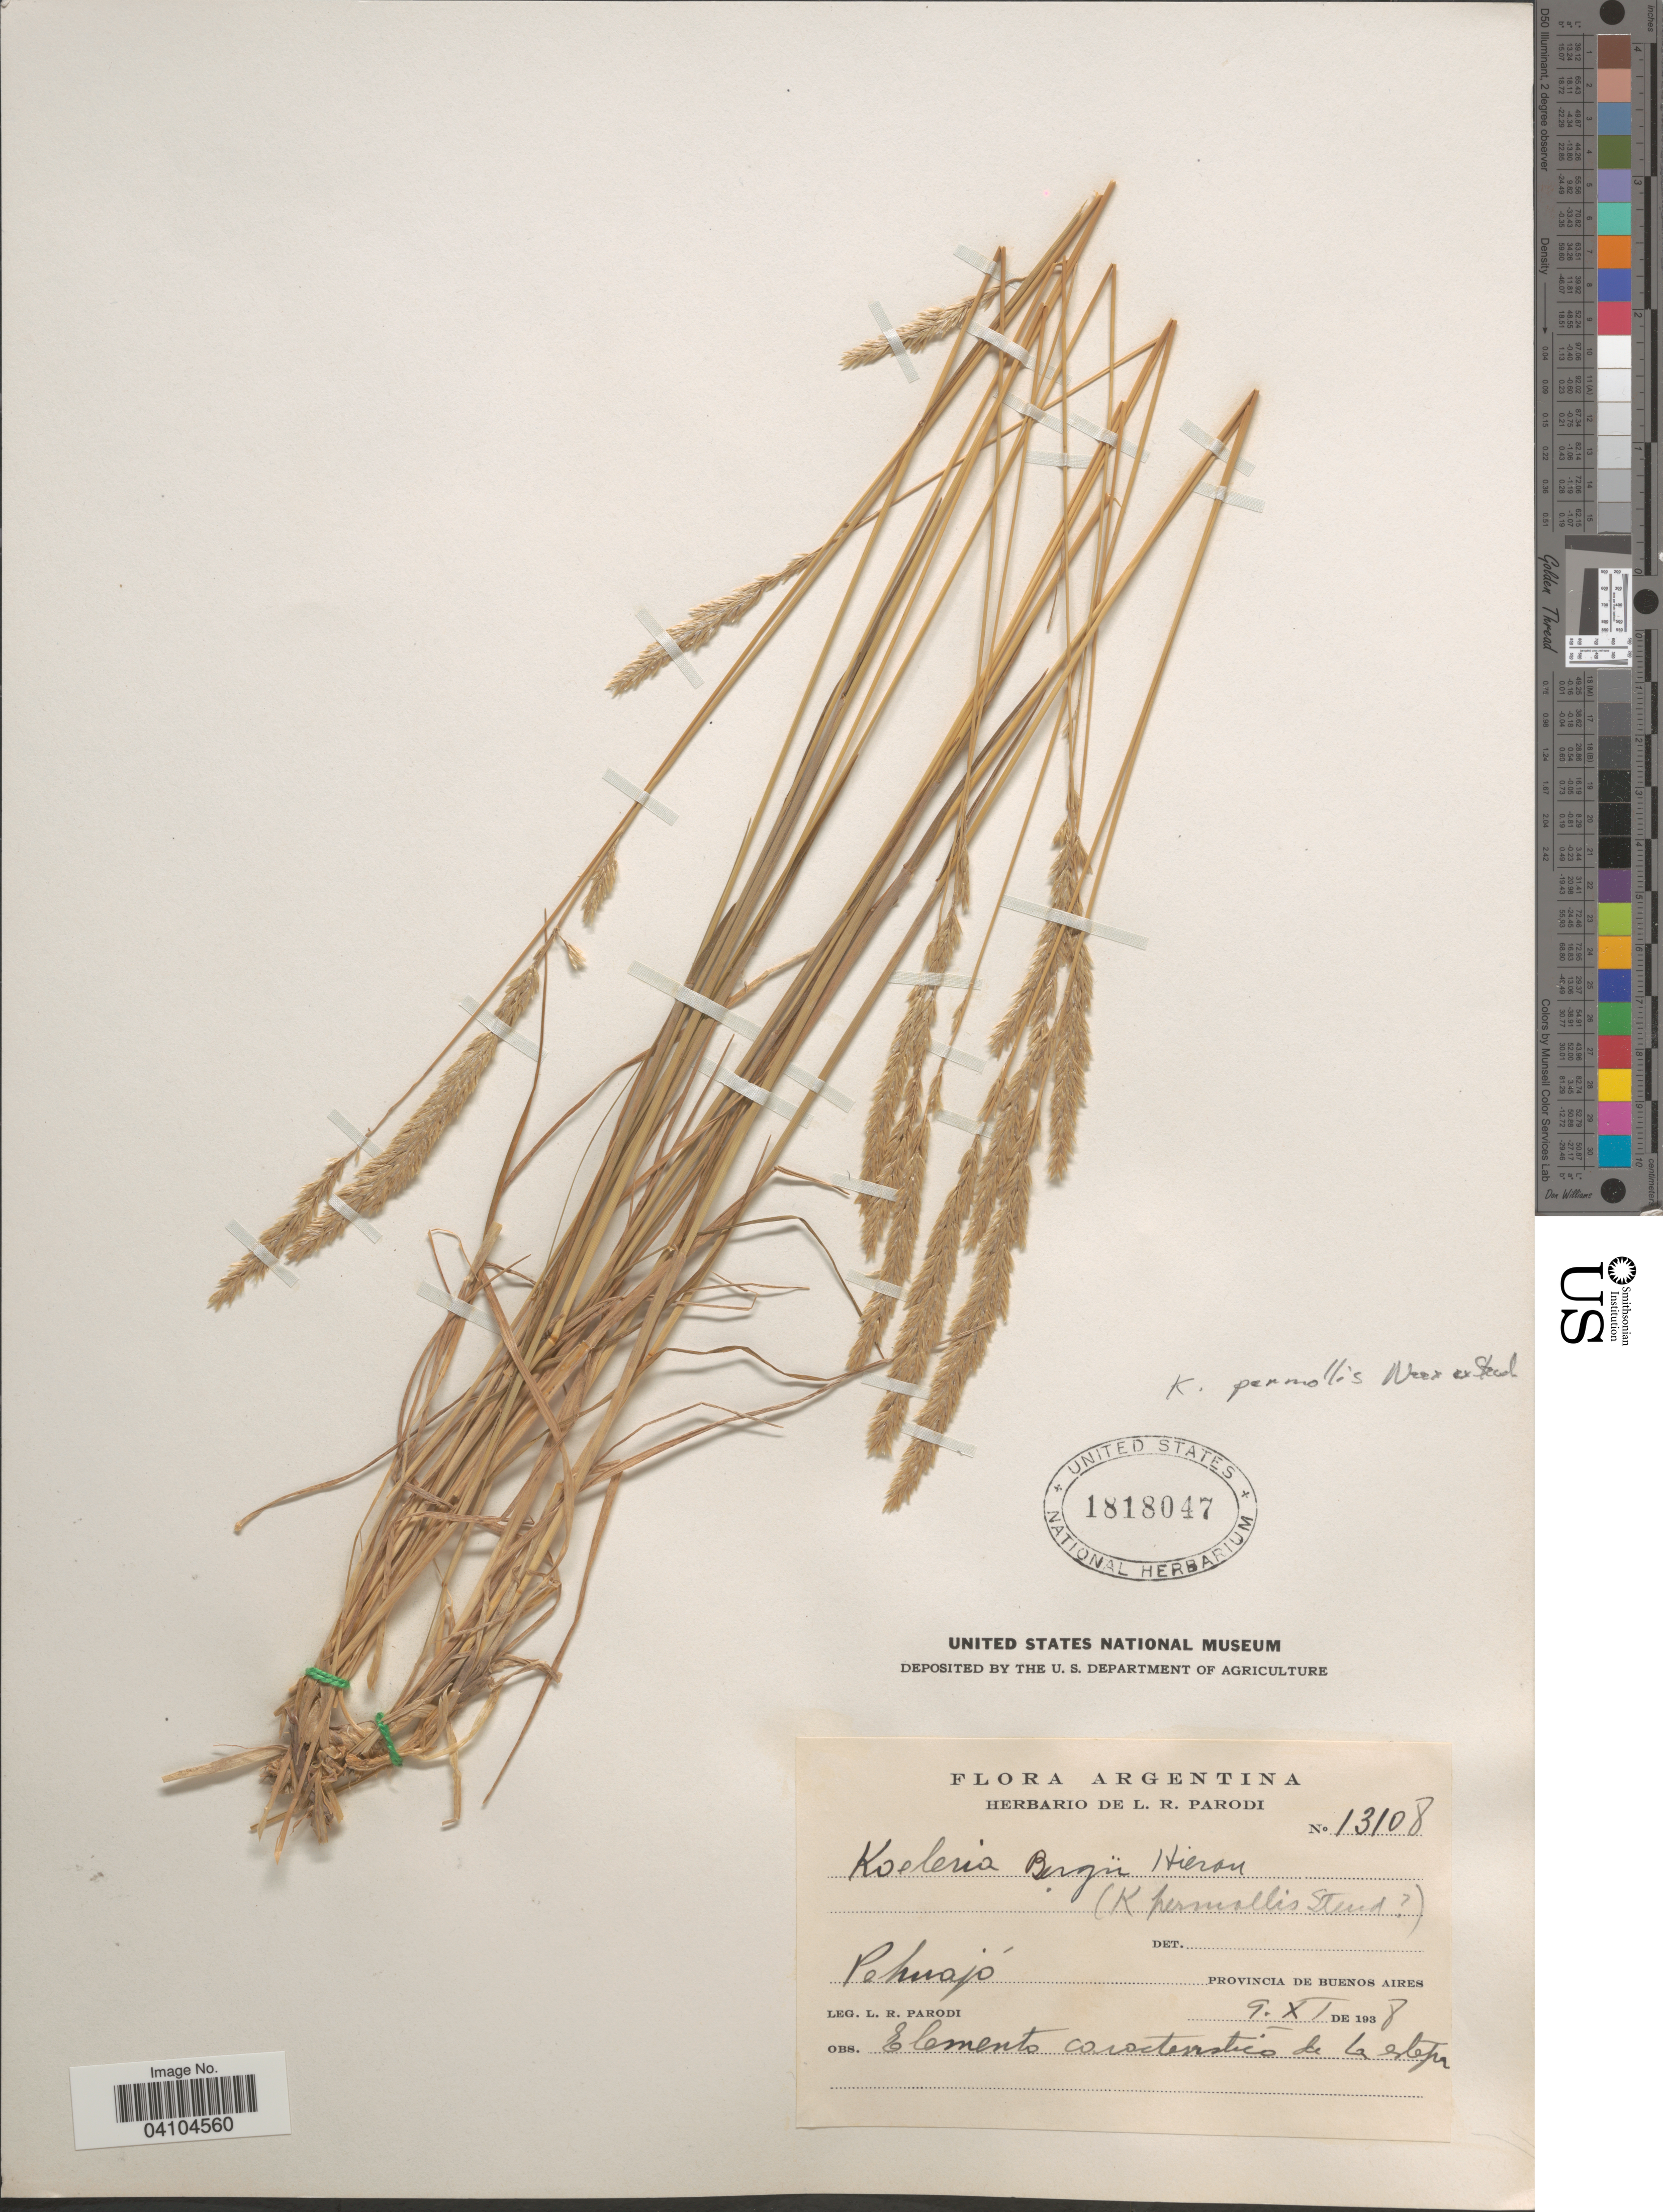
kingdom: Plantae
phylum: Tracheophyta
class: Liliopsida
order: Poales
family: Poaceae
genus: Koeleria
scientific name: Koeleria permollis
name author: Nees ex Steud.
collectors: L. R. Parodi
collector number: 13108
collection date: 1938-11-09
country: Argentina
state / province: Buenos Aires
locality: Pehuajó.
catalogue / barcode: US 1818047